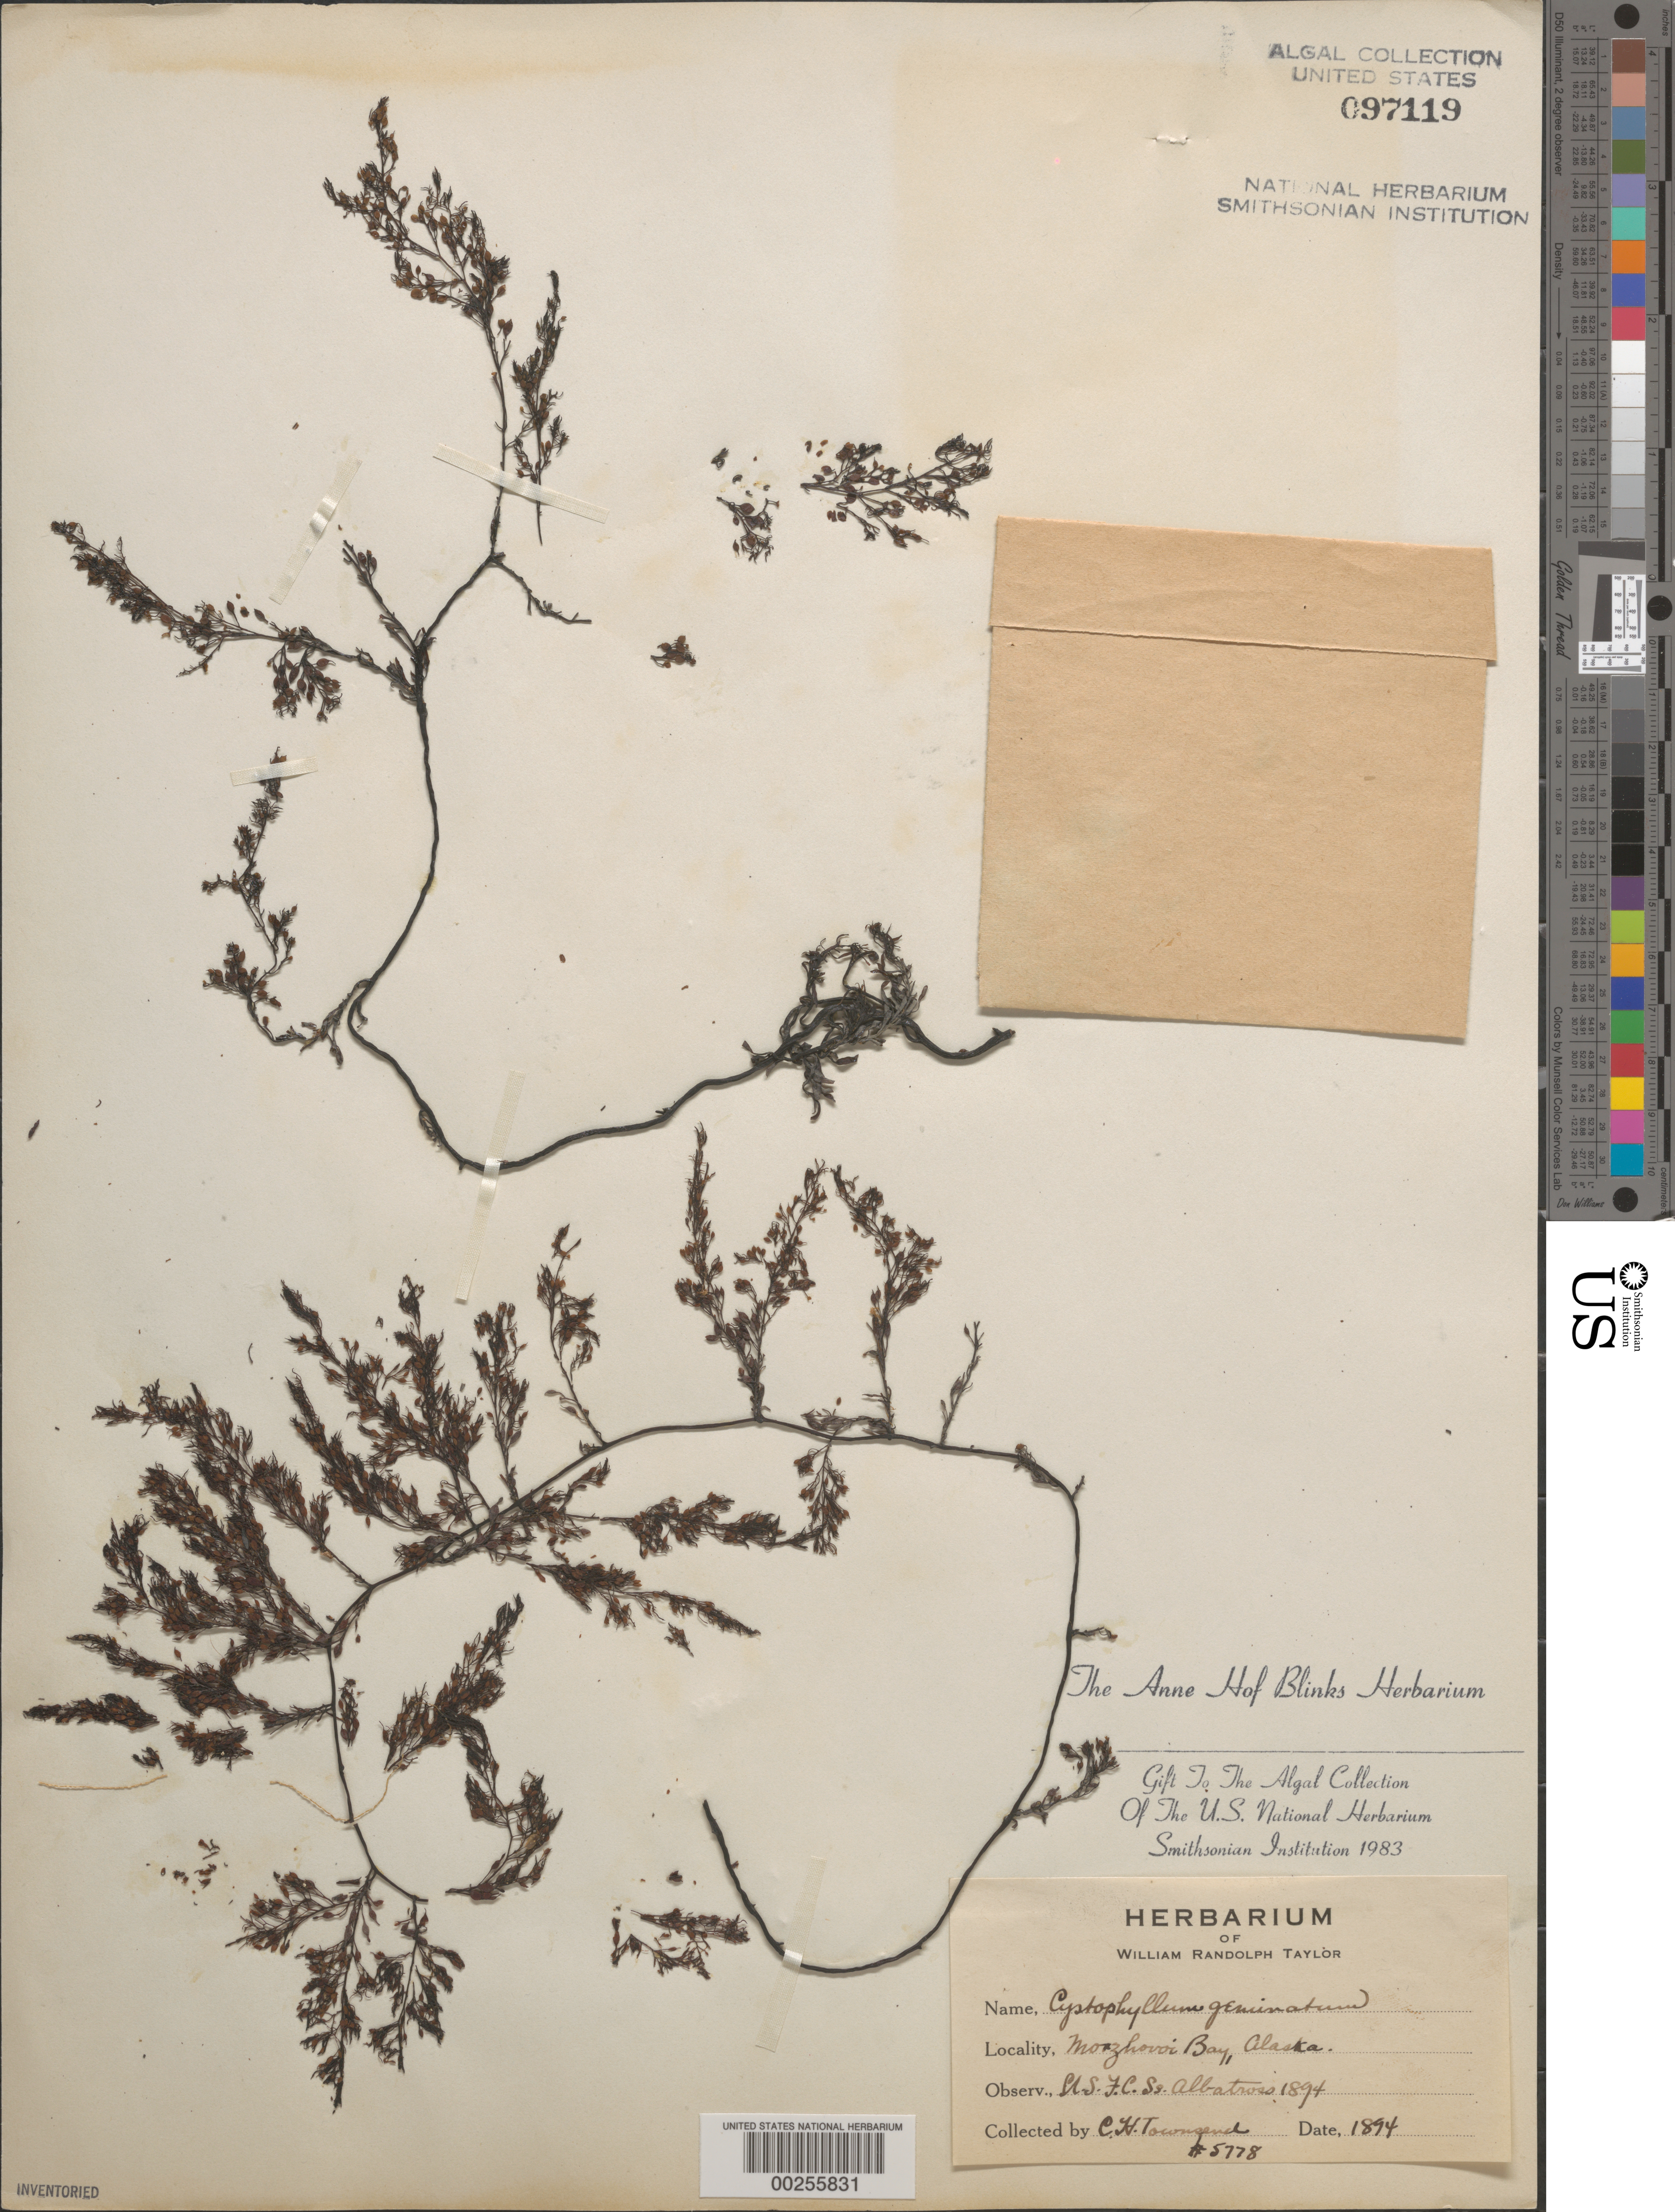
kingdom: Chromista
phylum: Ochrophyta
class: Phaeophyceae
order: Fucales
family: Sargassaceae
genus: Stephanocystis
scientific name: Stephanocystis geminata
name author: (C. Agardh) Draisma et al.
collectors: C. H. Townsend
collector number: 5778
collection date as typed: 1894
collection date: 1894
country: United States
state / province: Alaska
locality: Morzhovoi Bay, Alaska Peninsula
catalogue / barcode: US 97119